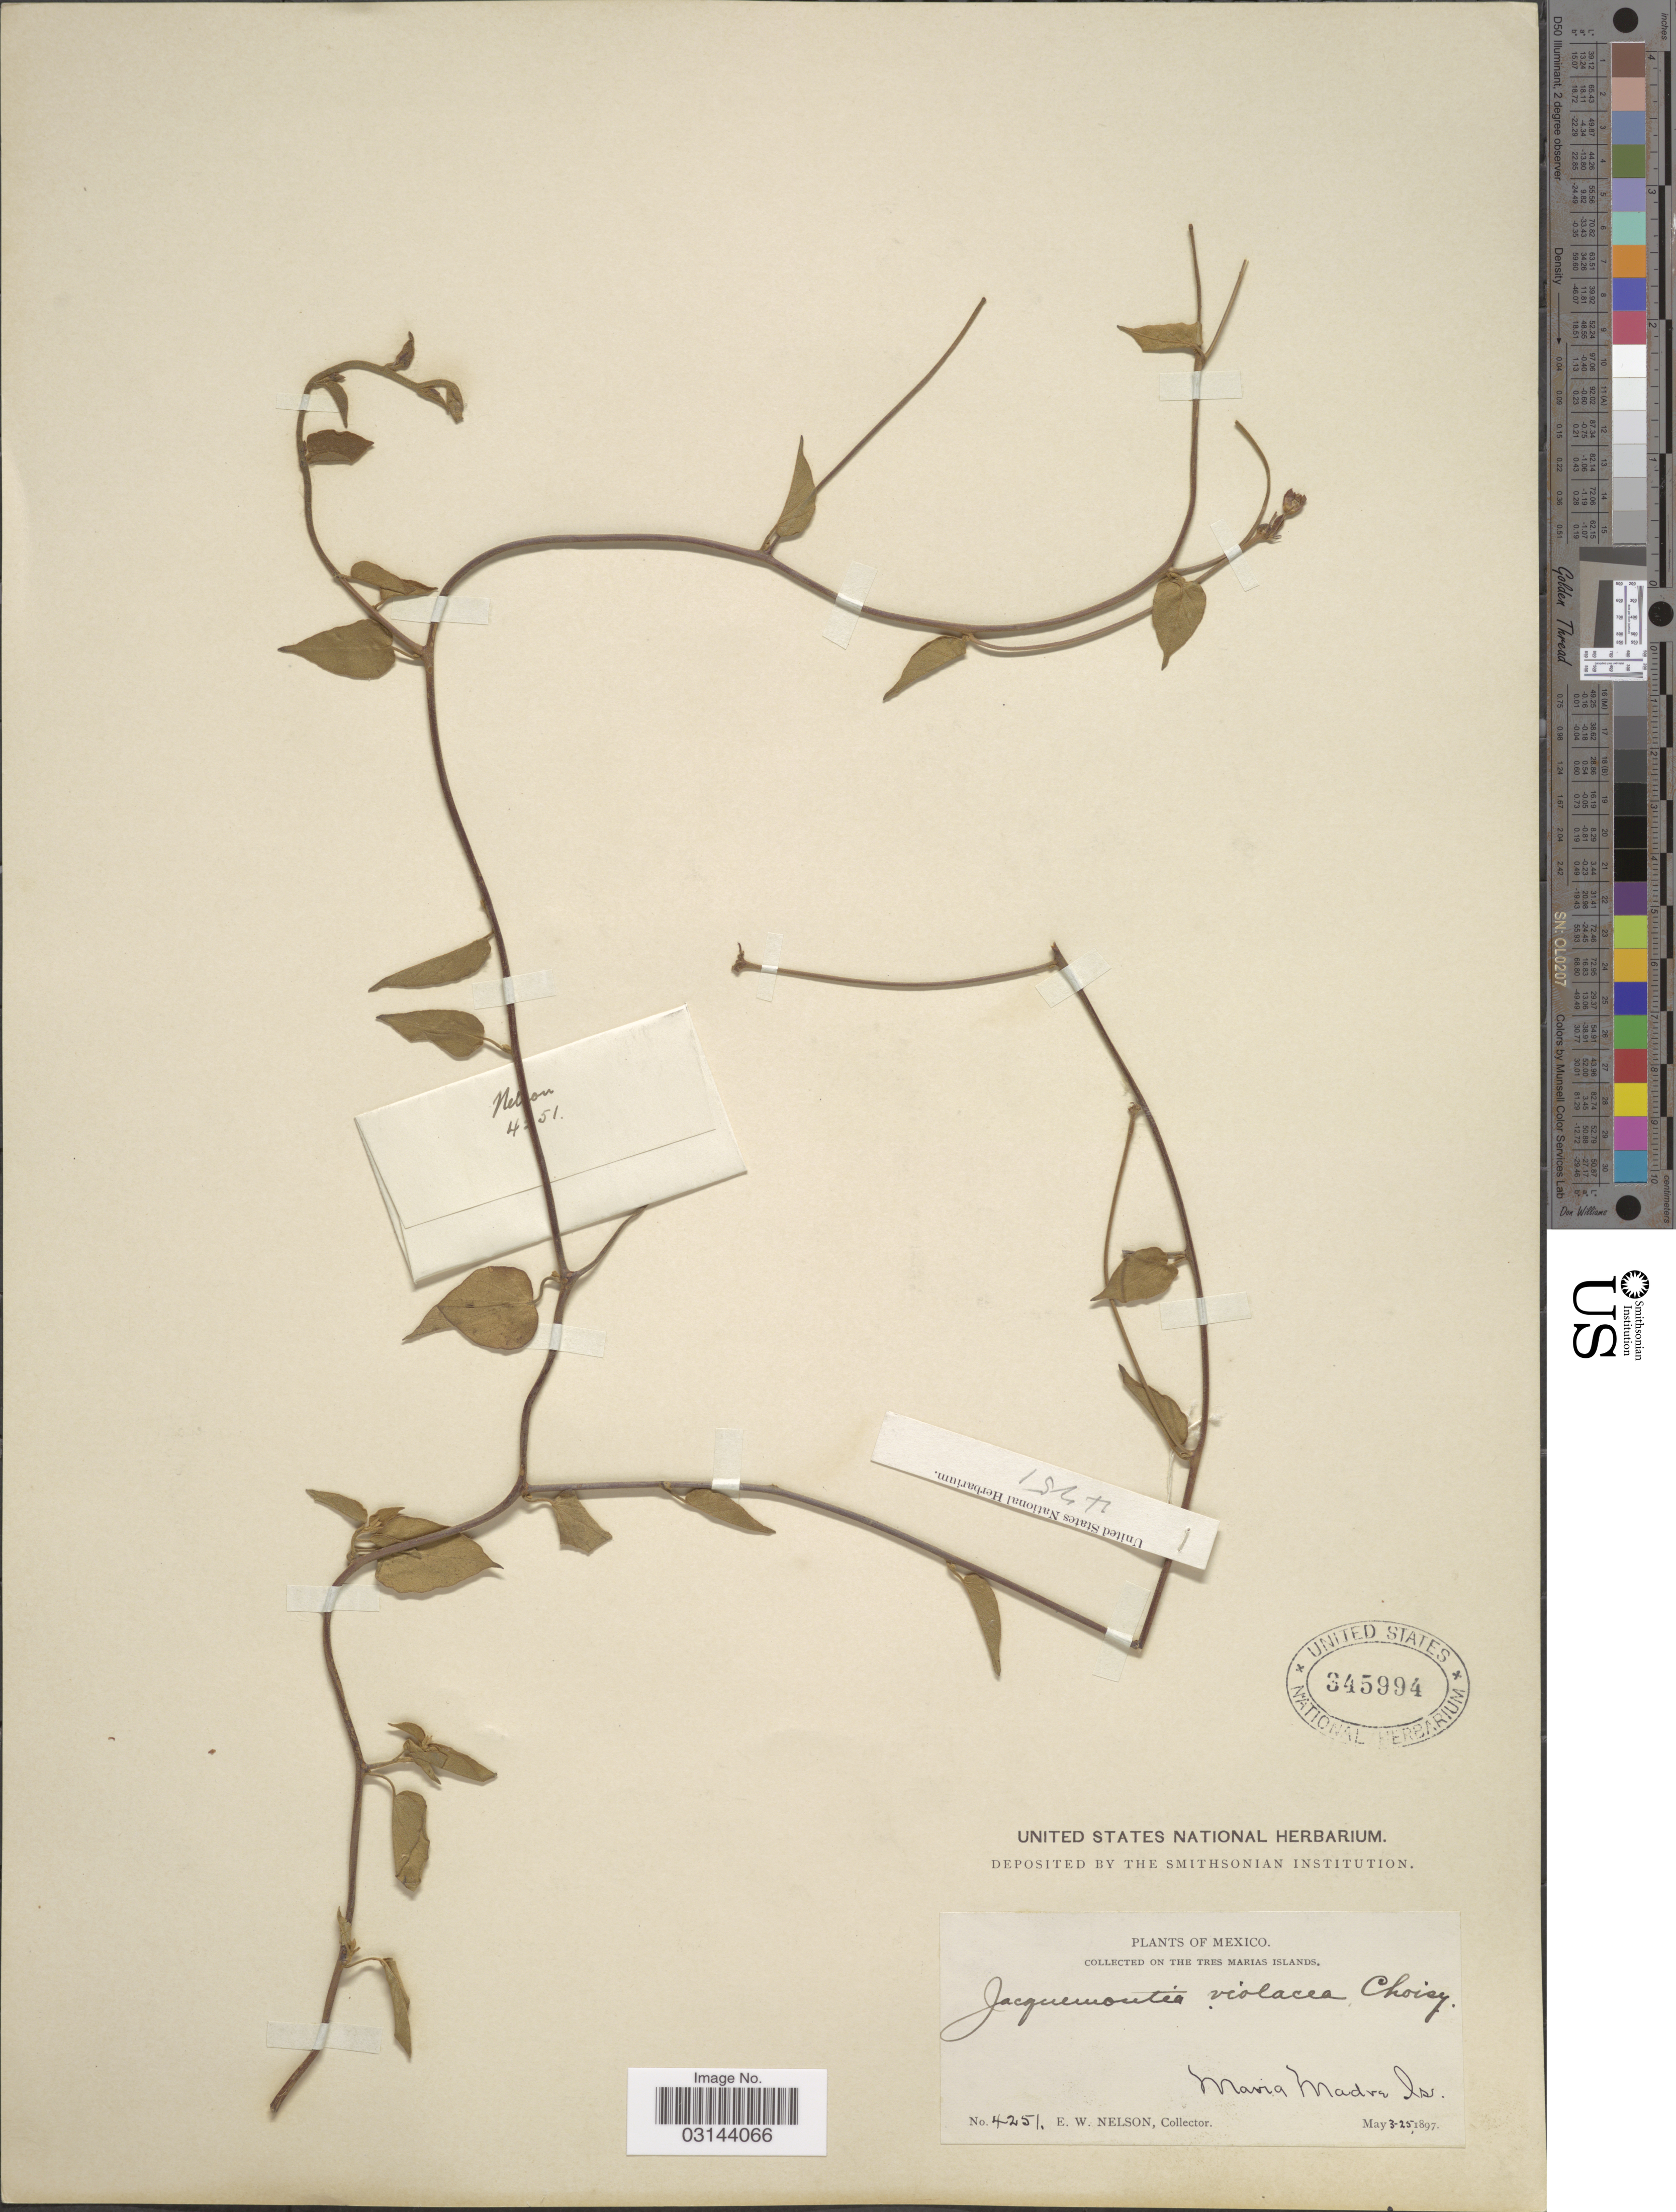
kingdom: Plantae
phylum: Tracheophyta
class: Magnoliopsida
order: Solanales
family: Convolvulaceae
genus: Jacquemontia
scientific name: Jacquemontia pentanthos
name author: (Jacq.) G. Don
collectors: E. W. Nelson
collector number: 4251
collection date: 1897-05-03/1897-05-25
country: Mexico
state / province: Nayarit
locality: On The Tres Marias Islands, Maria Madre Is.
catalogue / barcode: US 345994